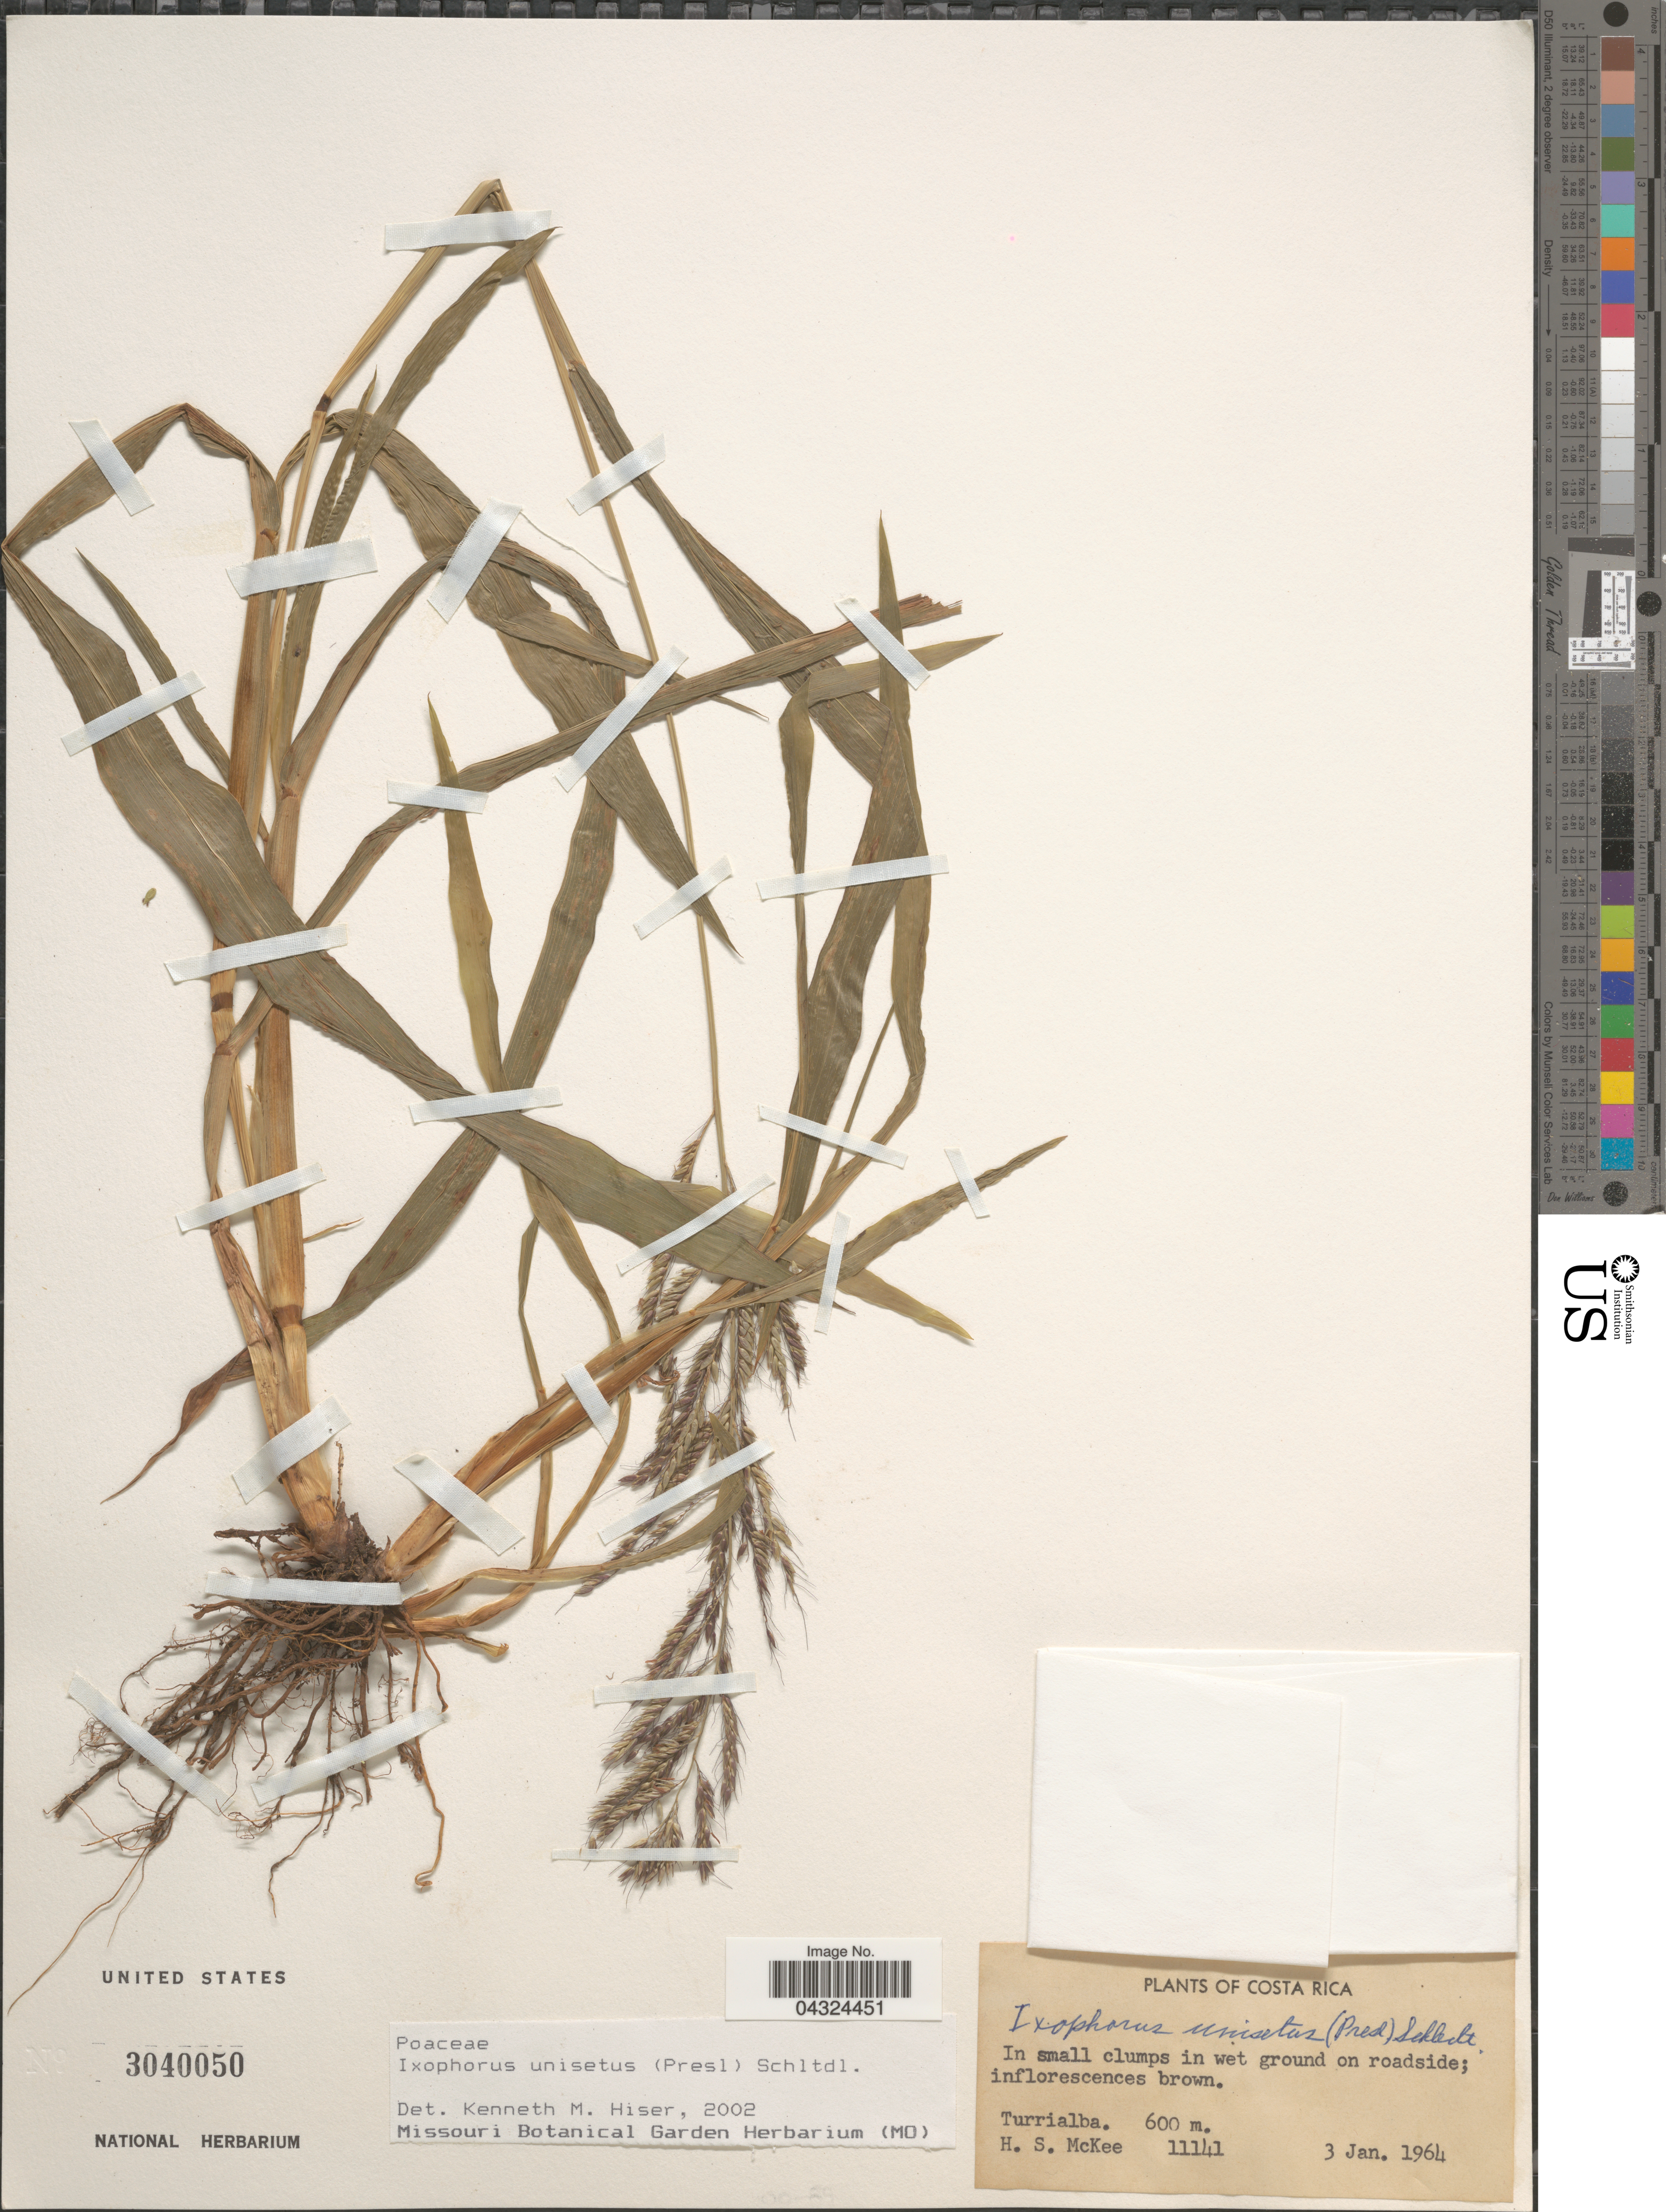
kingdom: Plantae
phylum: Tracheophyta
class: Liliopsida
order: Poales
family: Poaceae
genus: Ixophorus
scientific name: Ixophorus unisetus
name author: (J. Presl) Schltdl.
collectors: H. S. McKee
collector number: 11141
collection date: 1964-01-03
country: Costa Rica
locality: Turrialba.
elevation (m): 600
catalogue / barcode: US 3040050